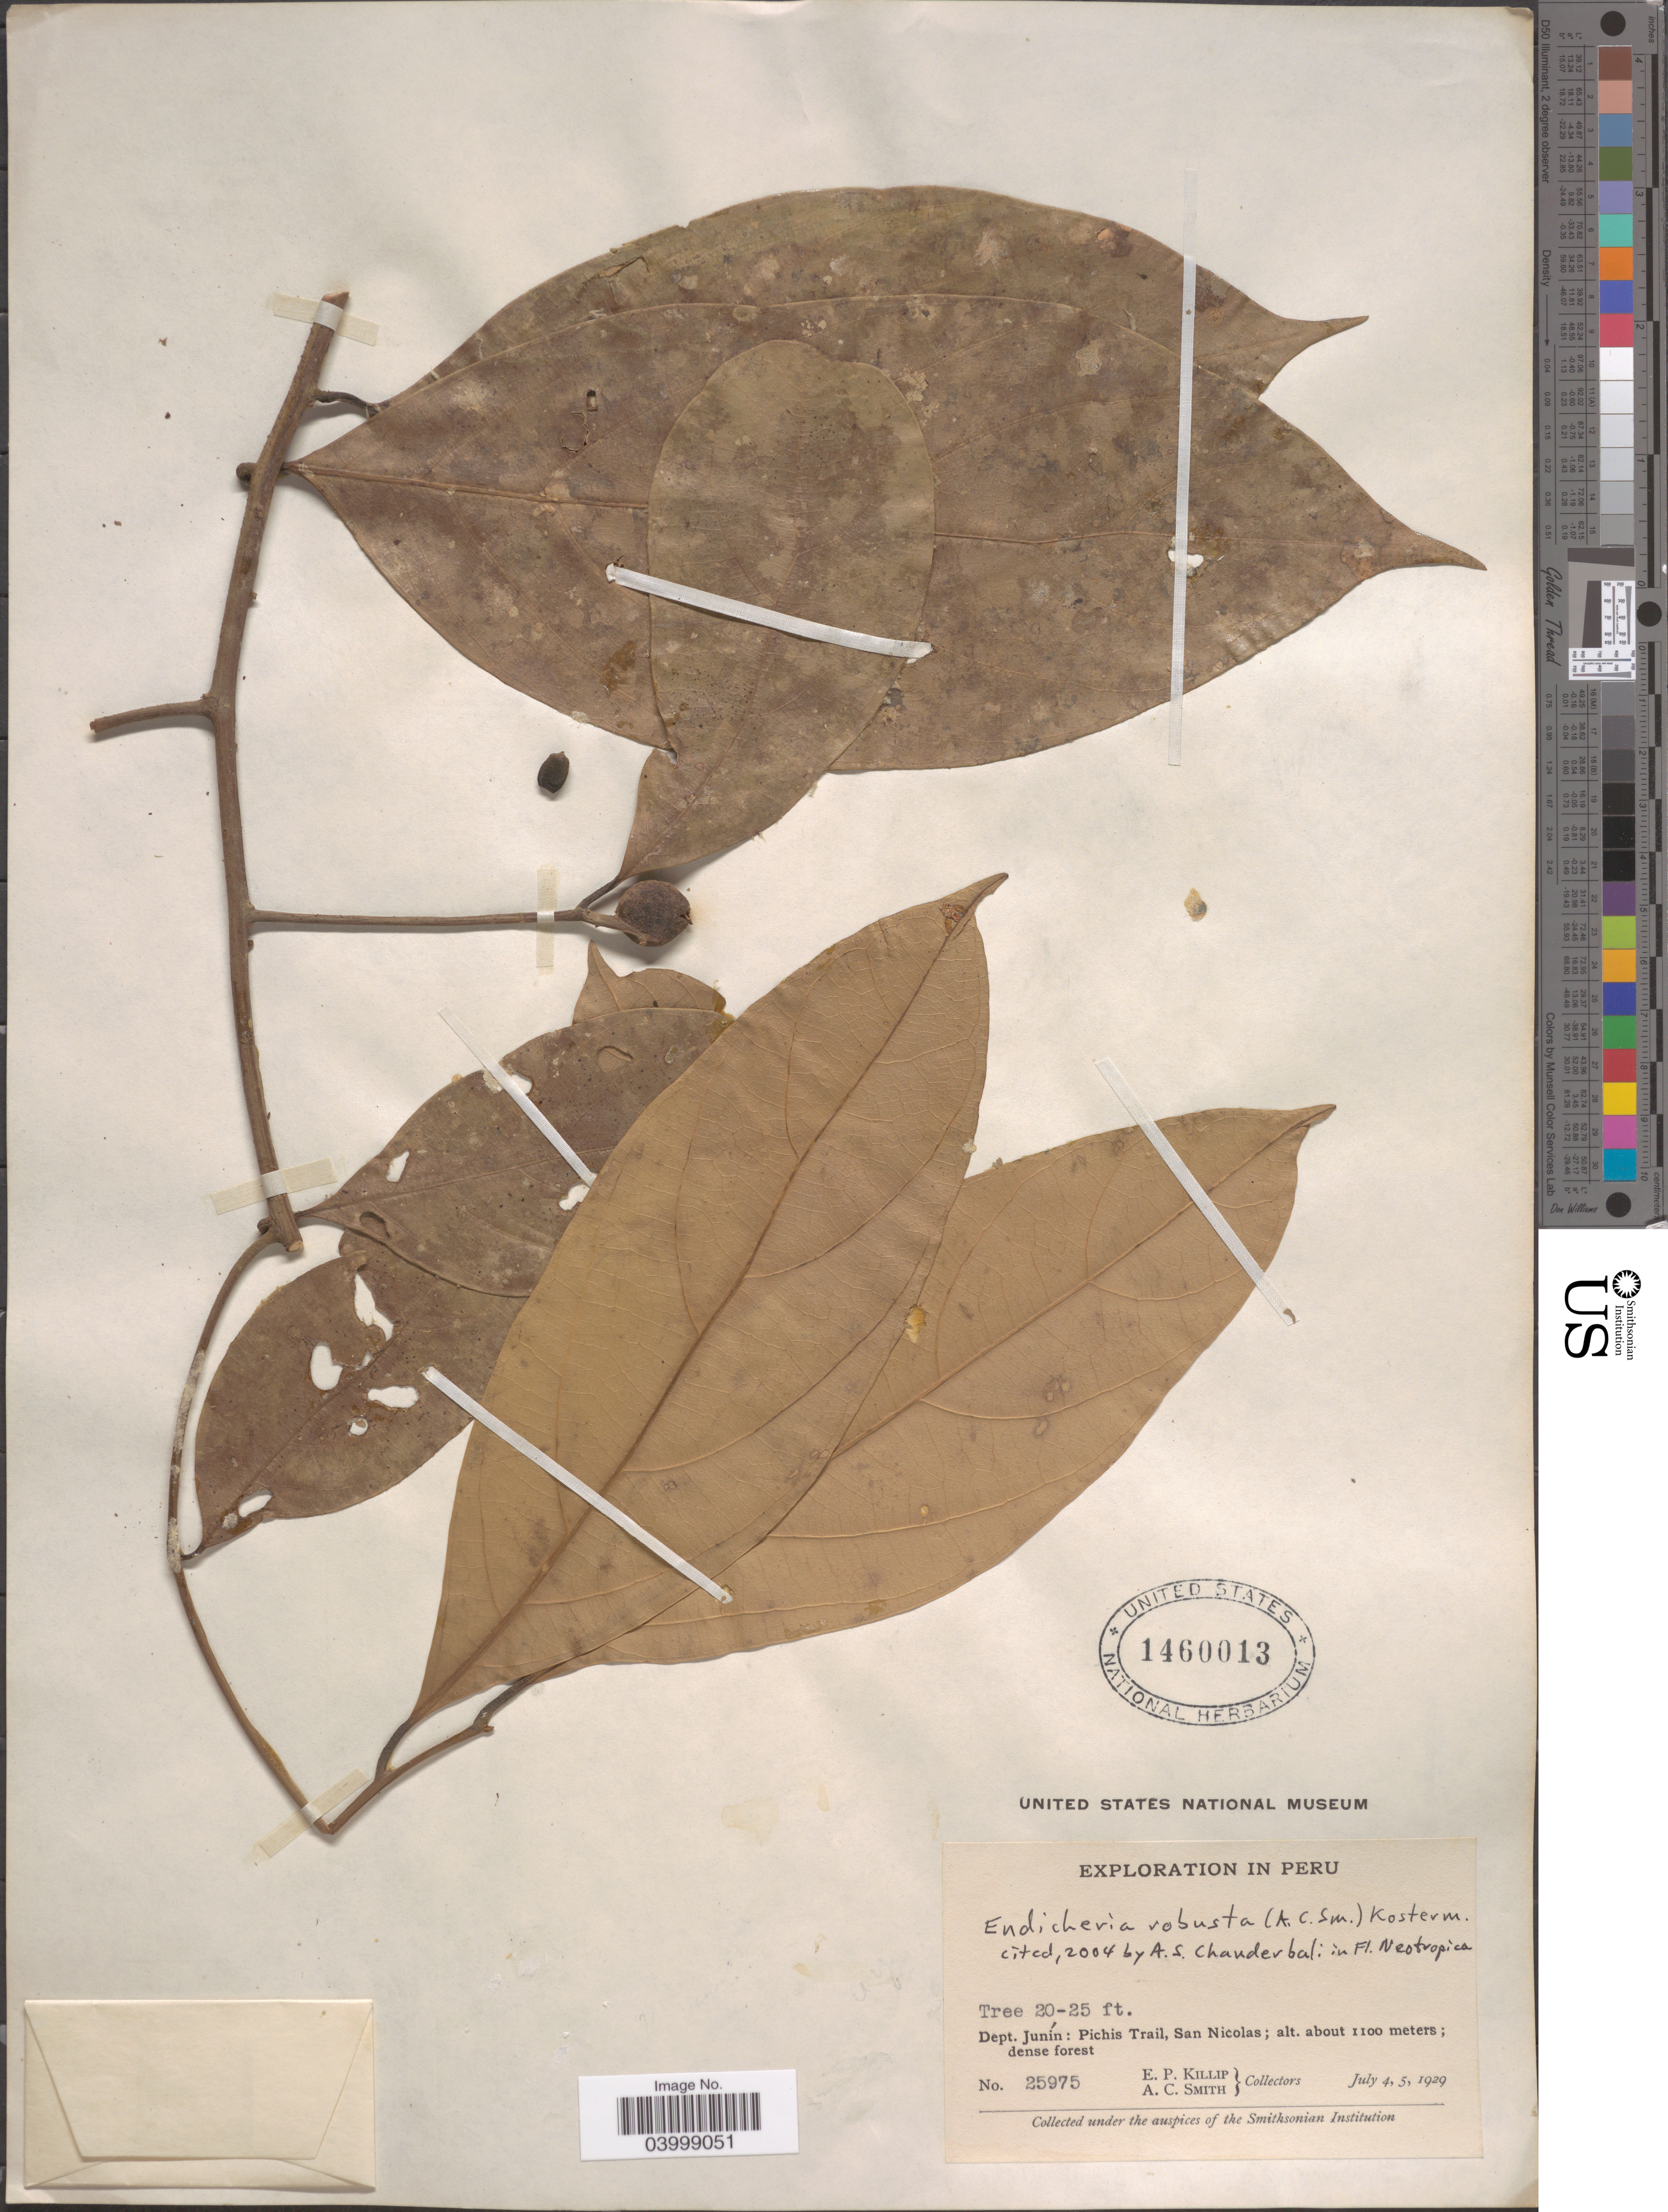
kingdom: Plantae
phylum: Tracheophyta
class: Magnoliopsida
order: Laurales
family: Lauraceae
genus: Endlicheria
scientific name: Endlicheria robusta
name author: (A.C. Sm.) Kosterm.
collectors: E. P. Killip & A. C. Smith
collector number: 25975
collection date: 1929-07-04/1929-07-05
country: Peru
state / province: Junín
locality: Dept. Junín: Pichis Trail, San Nicolas.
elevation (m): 1100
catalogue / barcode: US 1460013